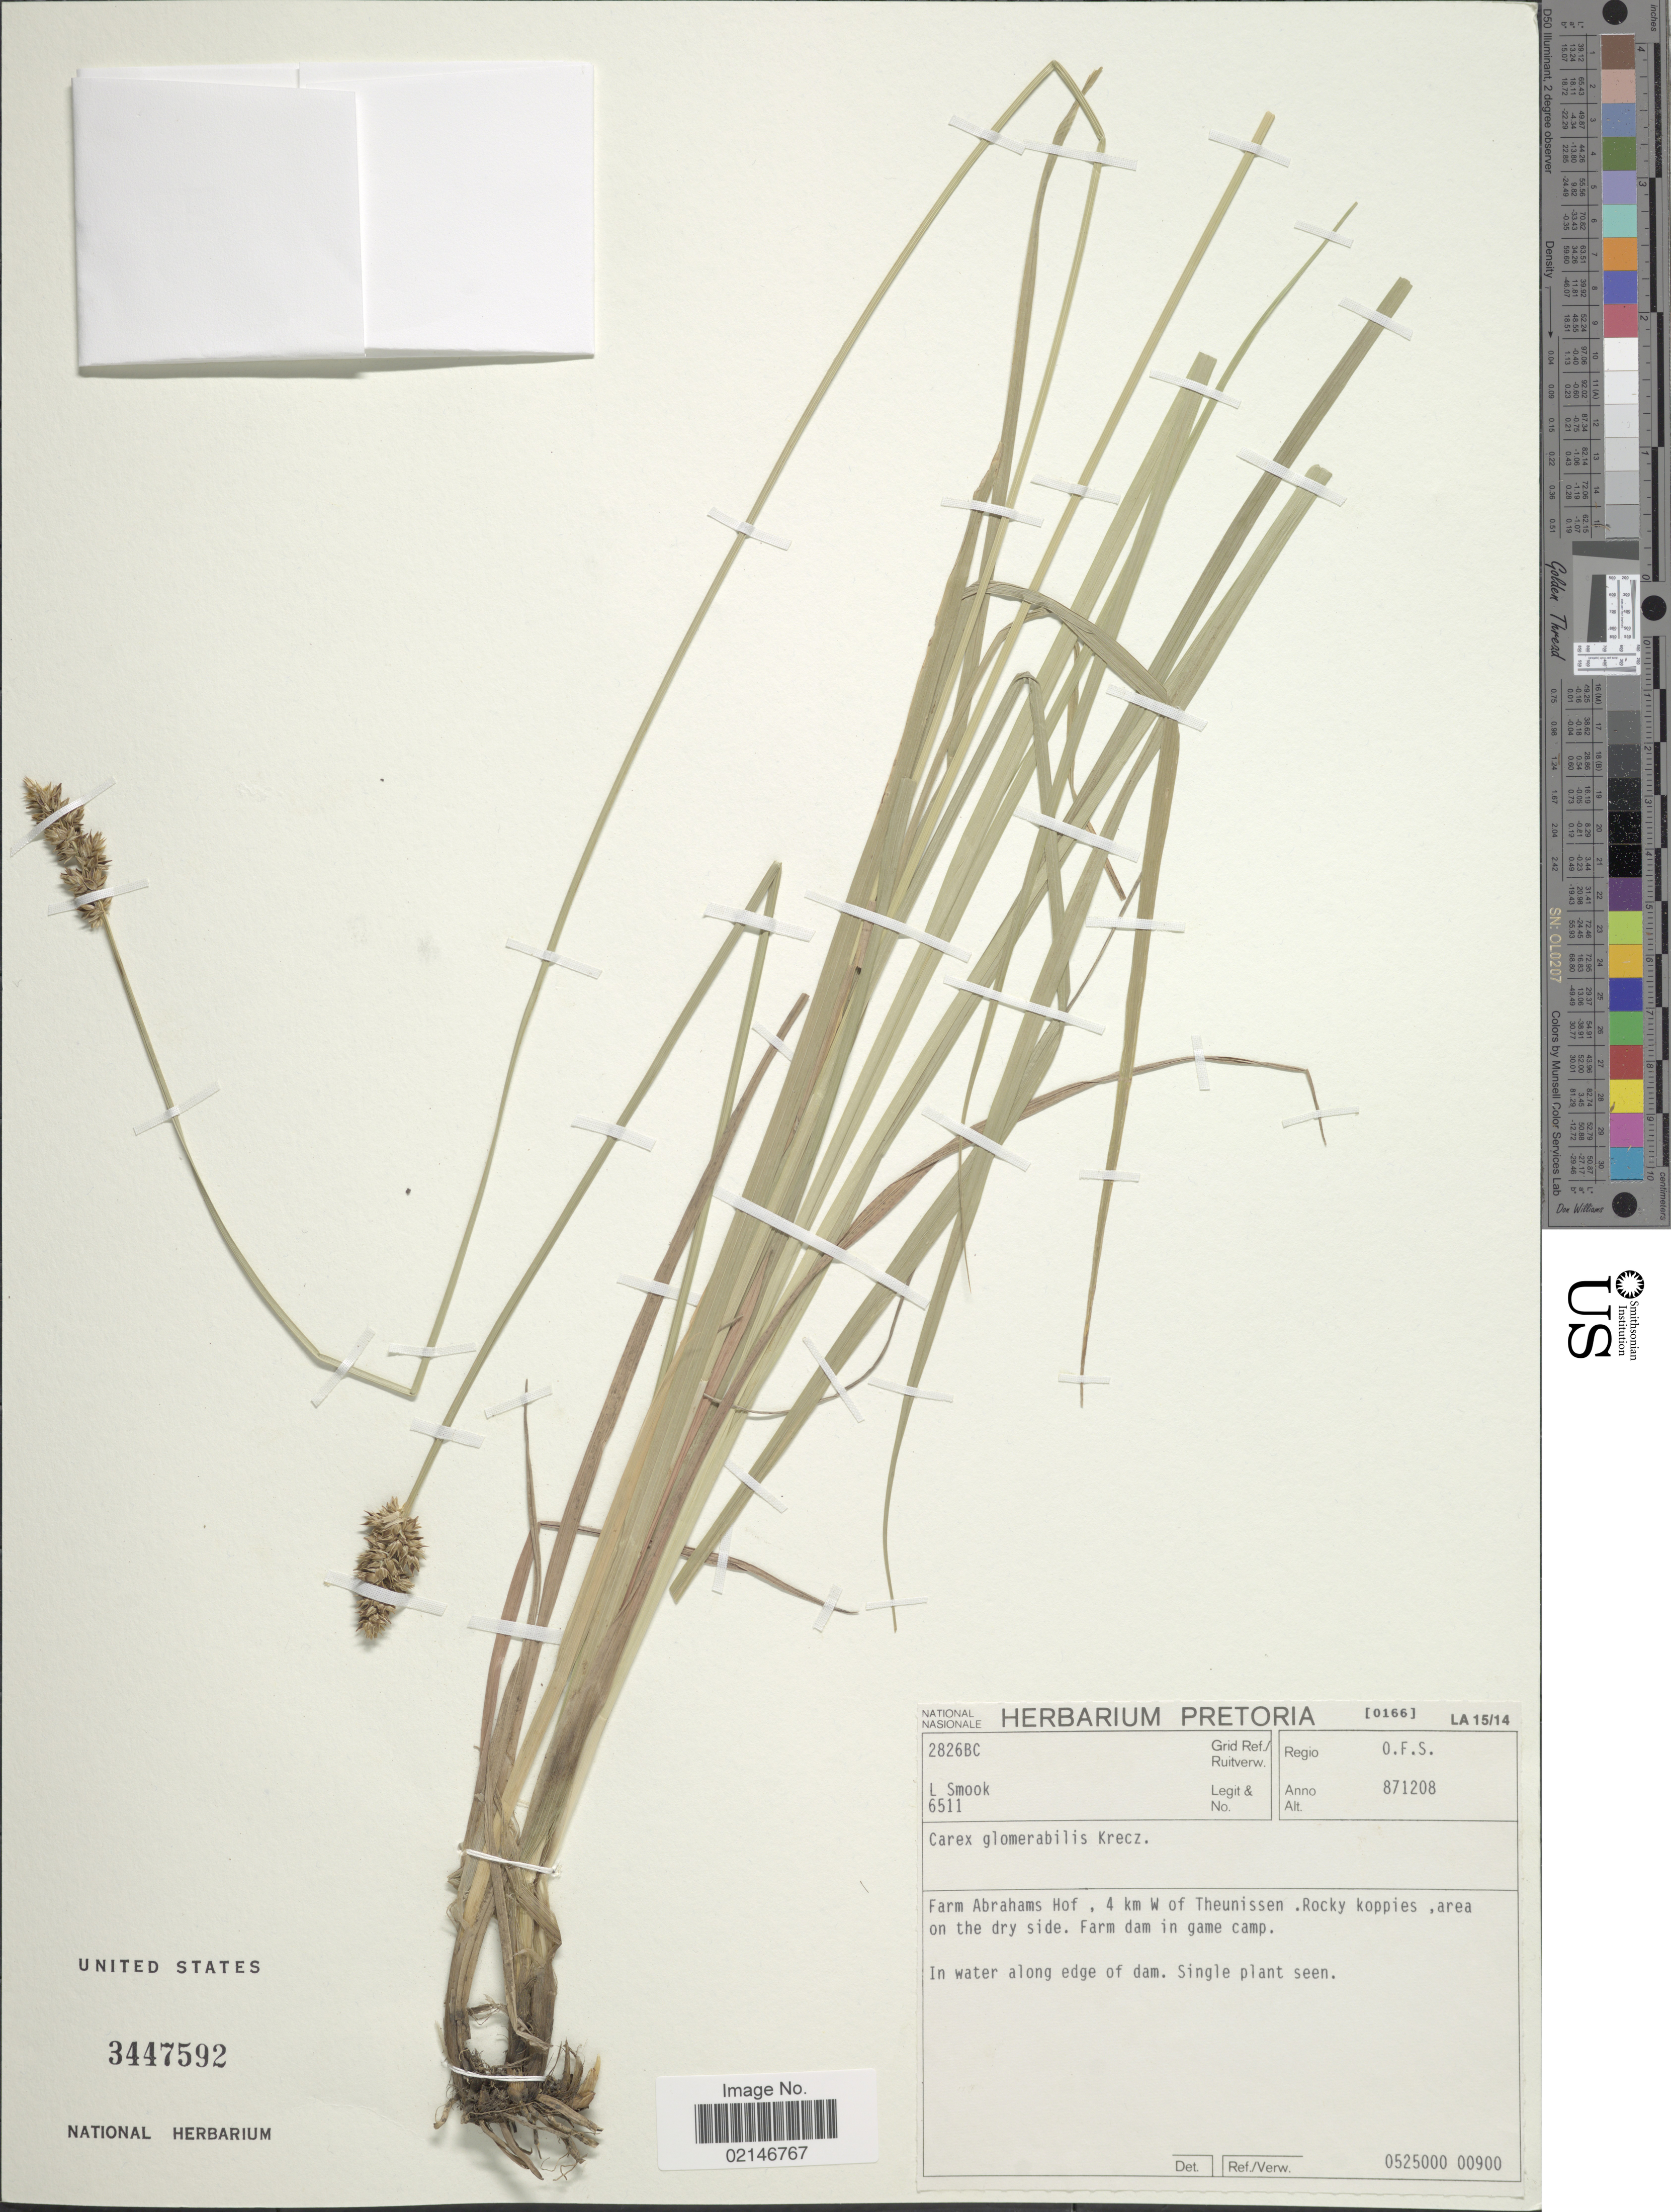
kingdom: Plantae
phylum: Tracheophyta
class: Liliopsida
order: Poales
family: Cyperaceae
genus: Carex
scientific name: Carex glomerabilis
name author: V.I. Krecz.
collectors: L. Smook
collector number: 6511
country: South Africa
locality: Regio O.F.S., Farm Abrahams Hof, 4 km W of Theunissen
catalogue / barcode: US 3447592